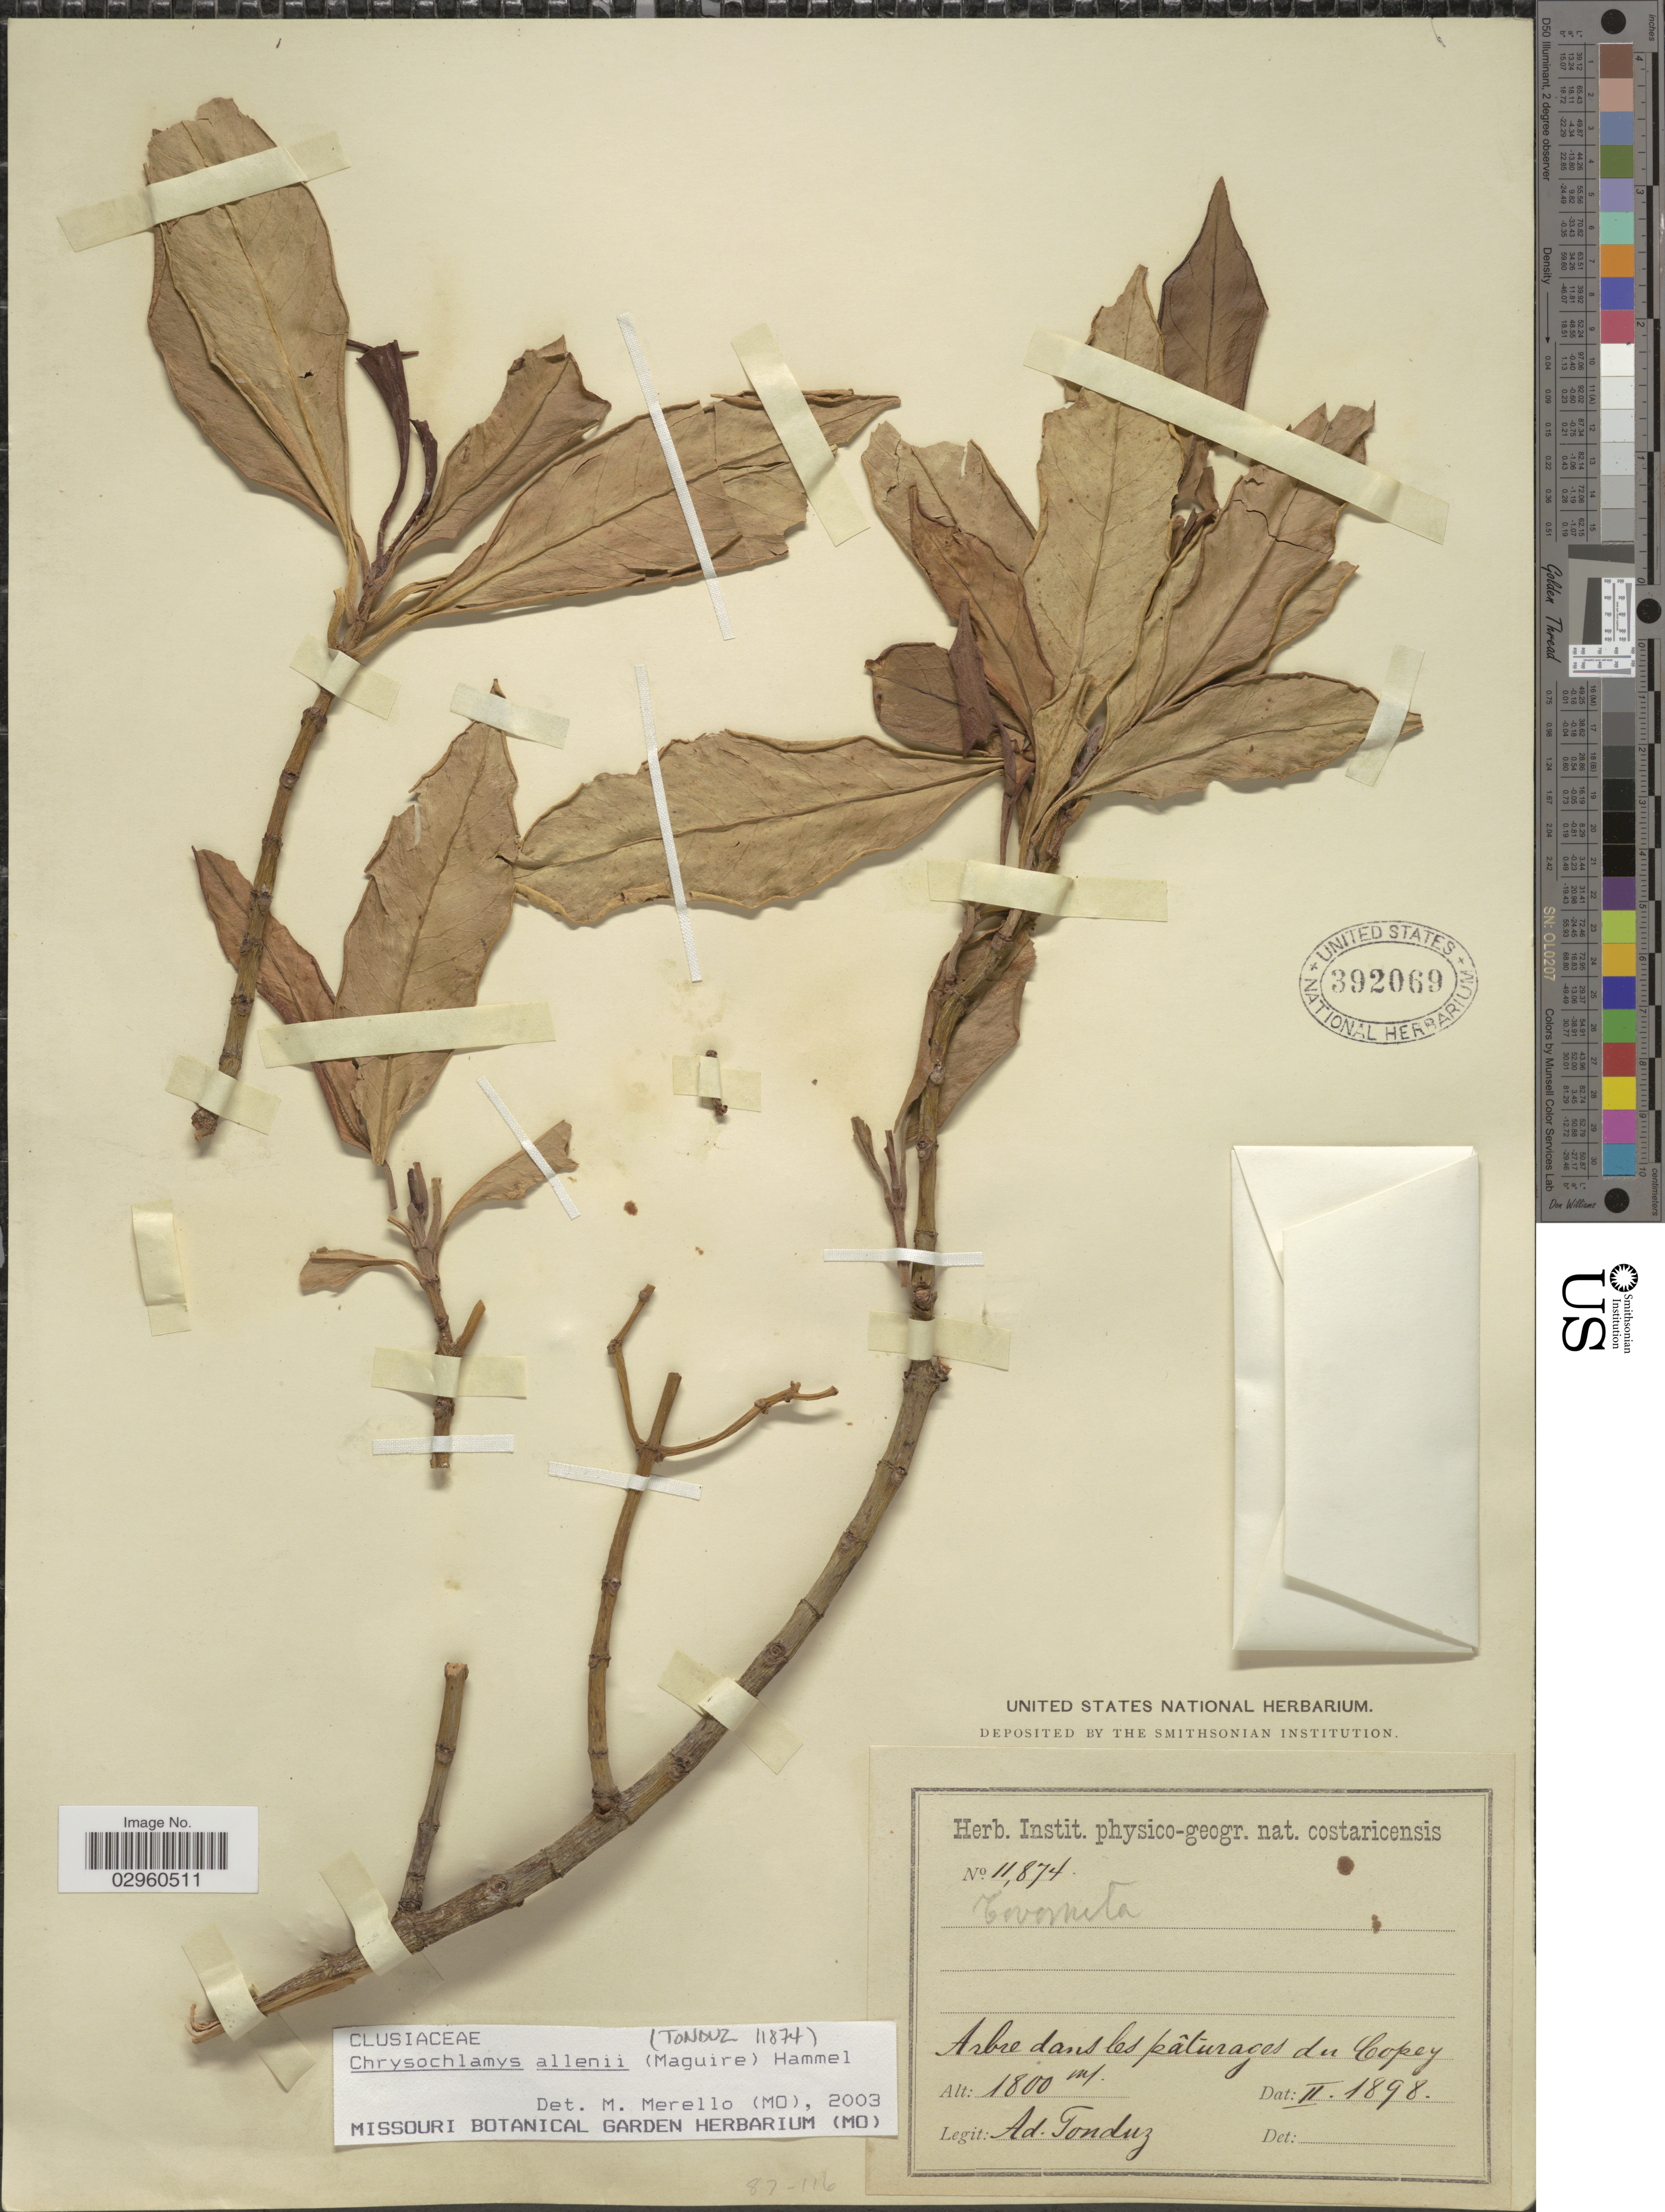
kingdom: Plantae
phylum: Tracheophyta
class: Magnoliopsida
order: Malpighiales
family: Clusiaceae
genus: Chrysochlamys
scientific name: Chrysochlamys allenii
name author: (Maguire) Hammel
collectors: A. Tonduz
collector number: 11874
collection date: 1898-02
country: Costa Rica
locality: Arbre dans les pâturages du Copey.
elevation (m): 1800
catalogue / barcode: US 392069